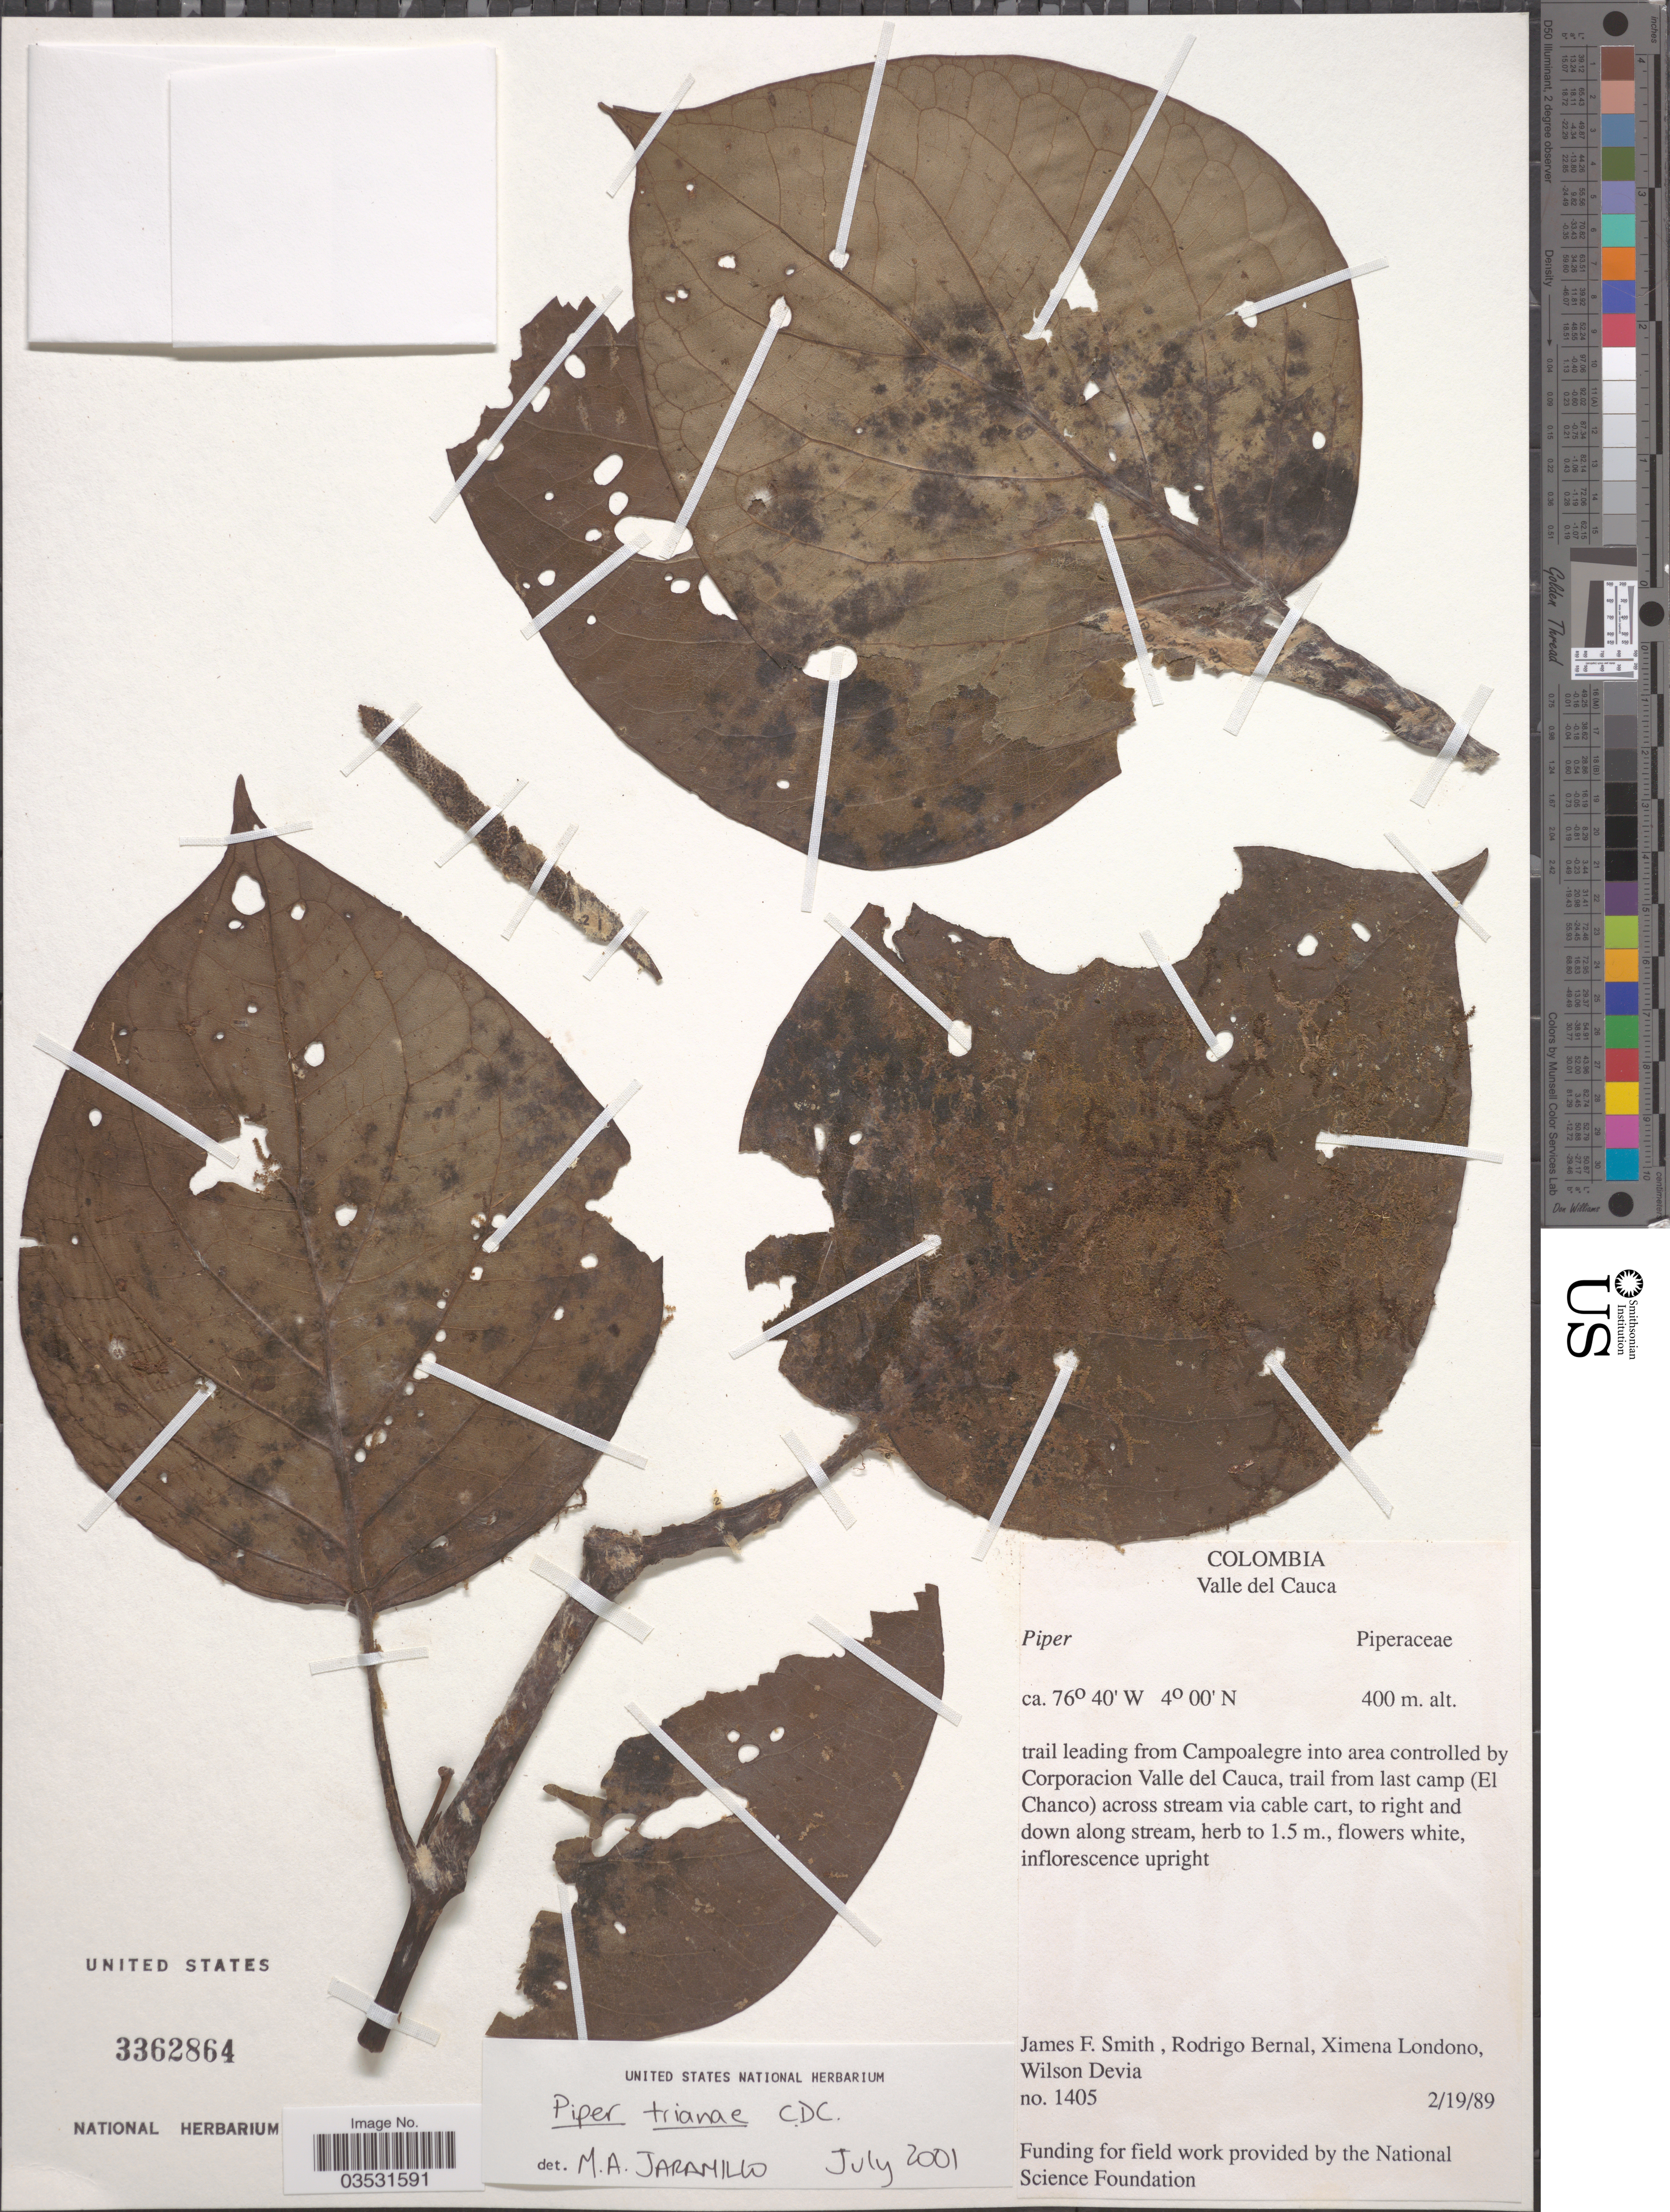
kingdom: Plantae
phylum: Tracheophyta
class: Magnoliopsida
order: Piperales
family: Piperaceae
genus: Piper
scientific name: Piper trianae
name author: C. DC.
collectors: J. F. Smith, R. Bernal, X. Londoño & W. Devia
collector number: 1405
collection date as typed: Transcribed d/m/y: 19/2/89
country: Colombia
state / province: Valle del Cauca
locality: Trail leading from Campoalegre into area controlled by Corporacion Valle del Cauca, trail from last camp (El Chanco) across stream via cable cart, to right and down along stream.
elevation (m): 400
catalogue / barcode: US 3362864